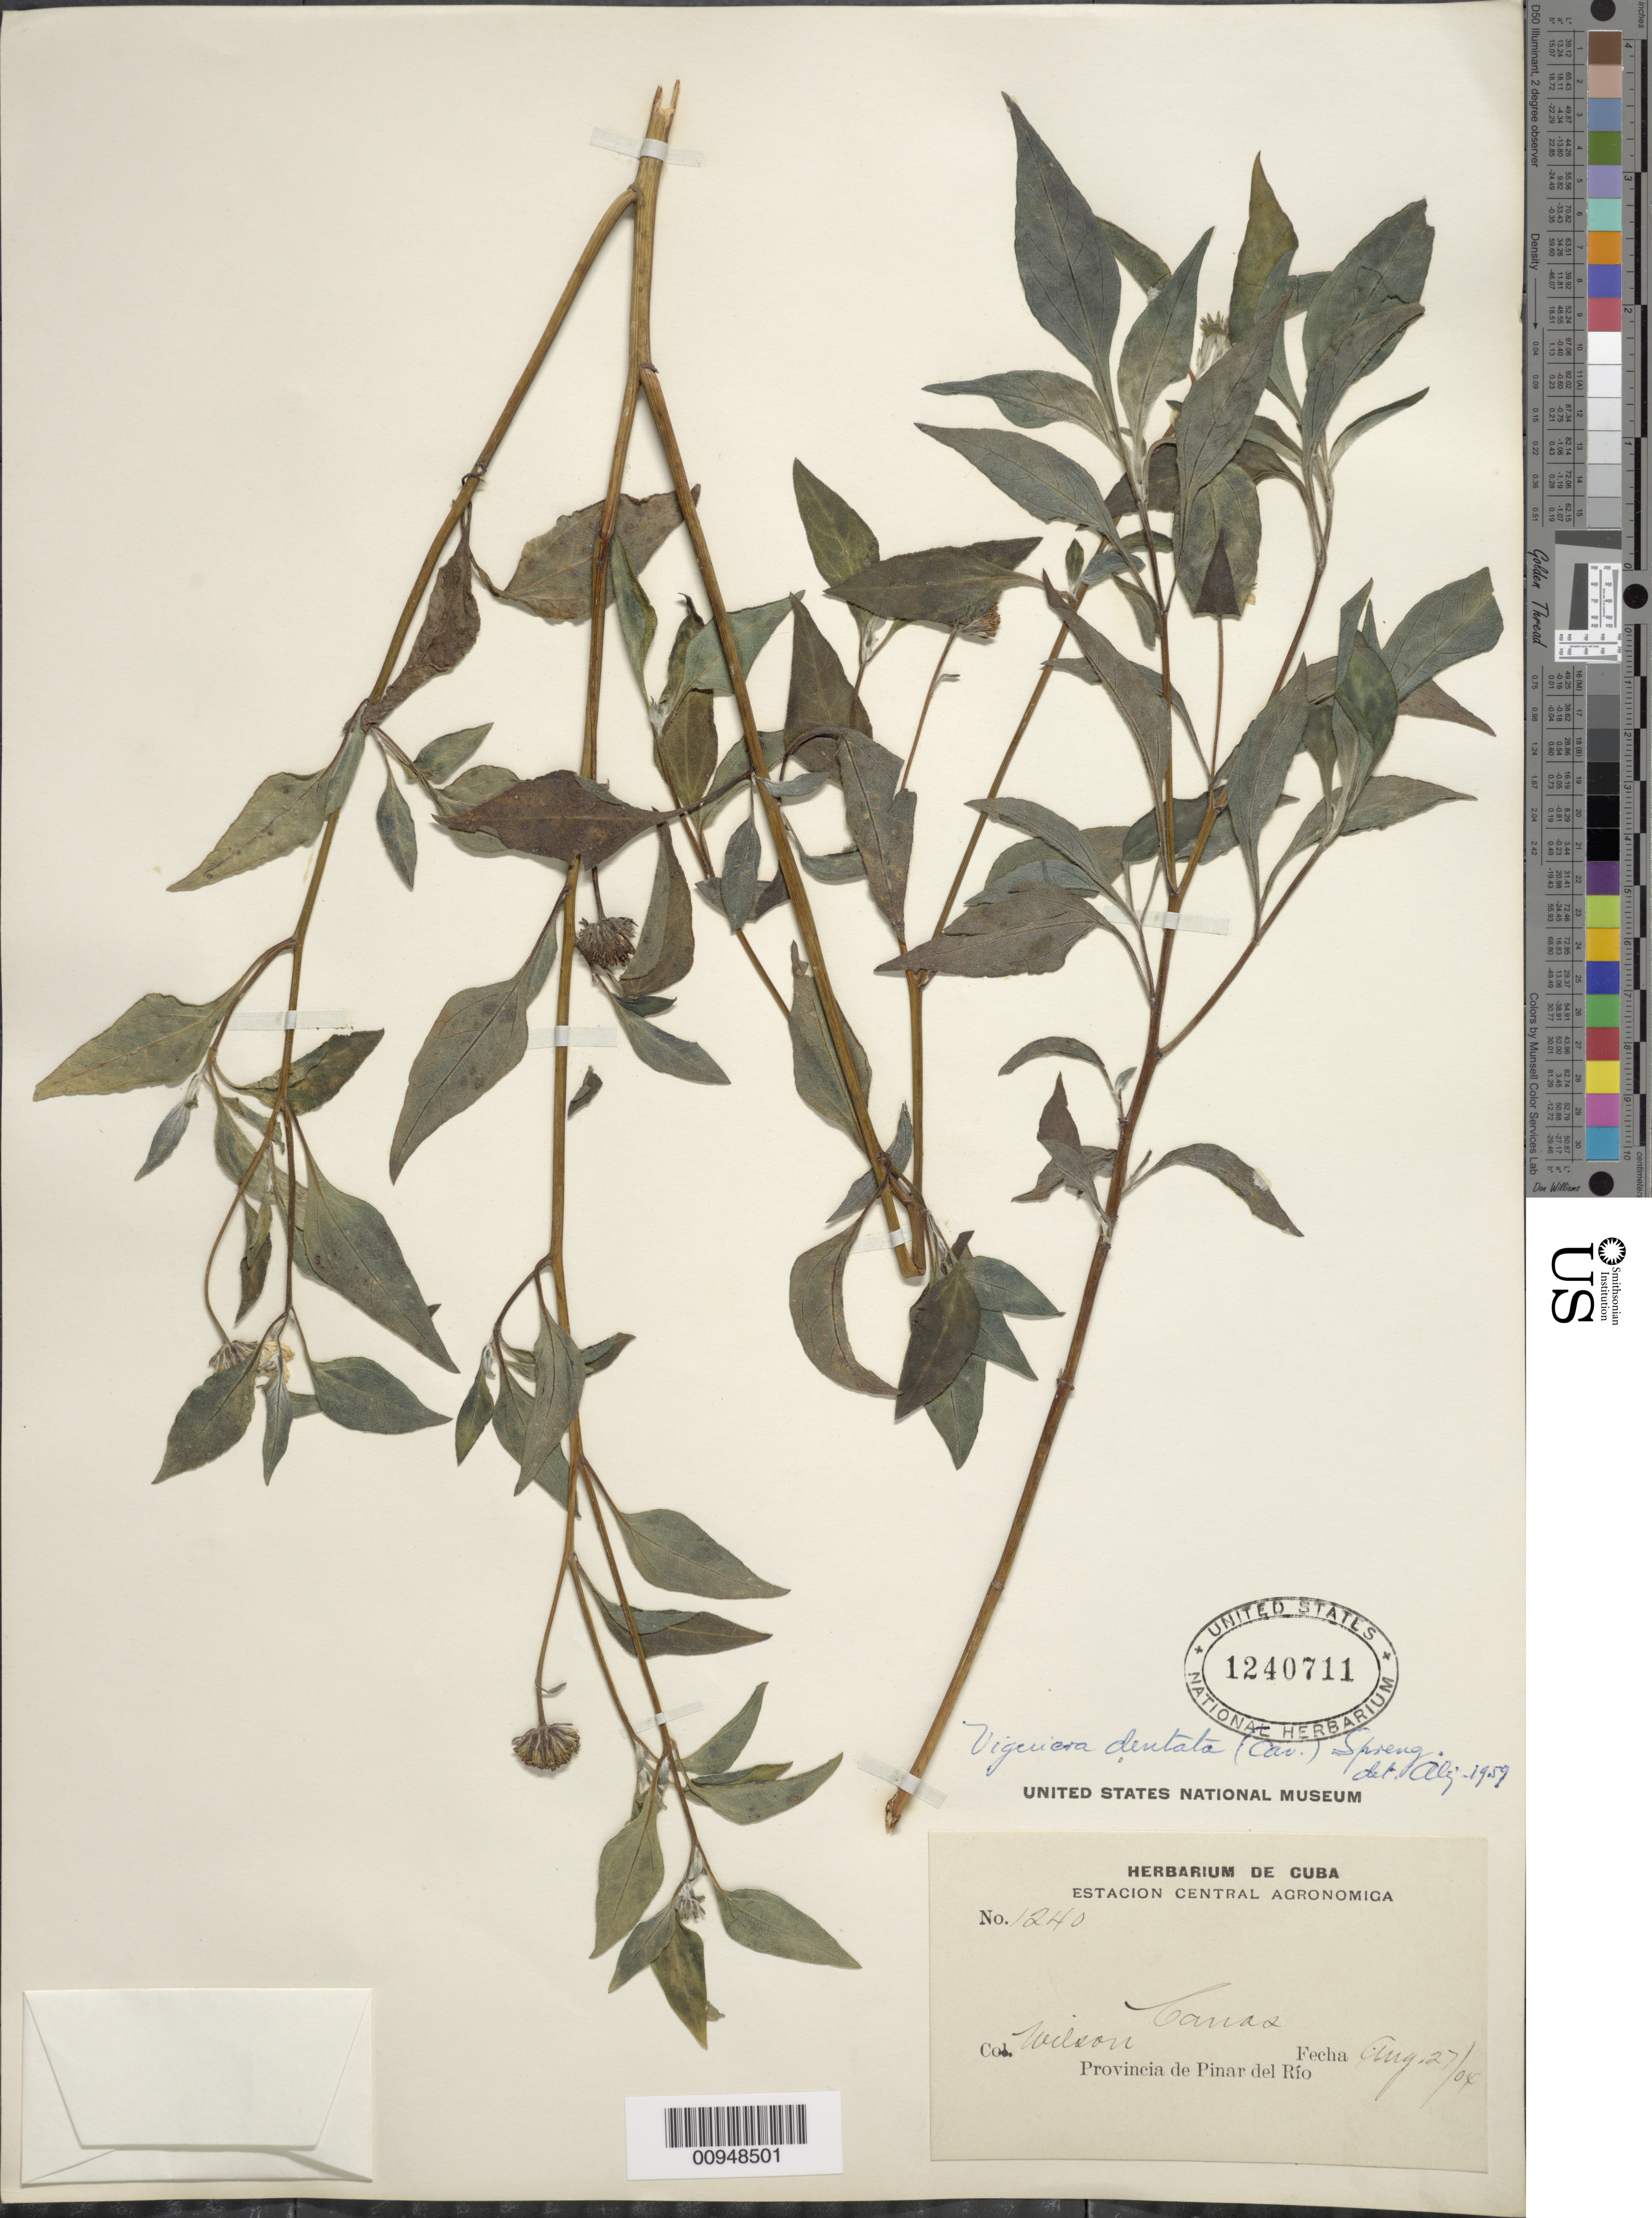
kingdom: Plantae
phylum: Tracheophyta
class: Magnoliopsida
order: Asterales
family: Asteraceae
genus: Viguiera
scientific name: Viguiera dentata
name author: (Cav.) Spreng.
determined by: Liogier, Alain H.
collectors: -- Wilson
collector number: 1240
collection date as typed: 27 Aug 1904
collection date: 1904-08-27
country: Cuba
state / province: Pinar del Rio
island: Cuba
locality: Canas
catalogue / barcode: US 1240711